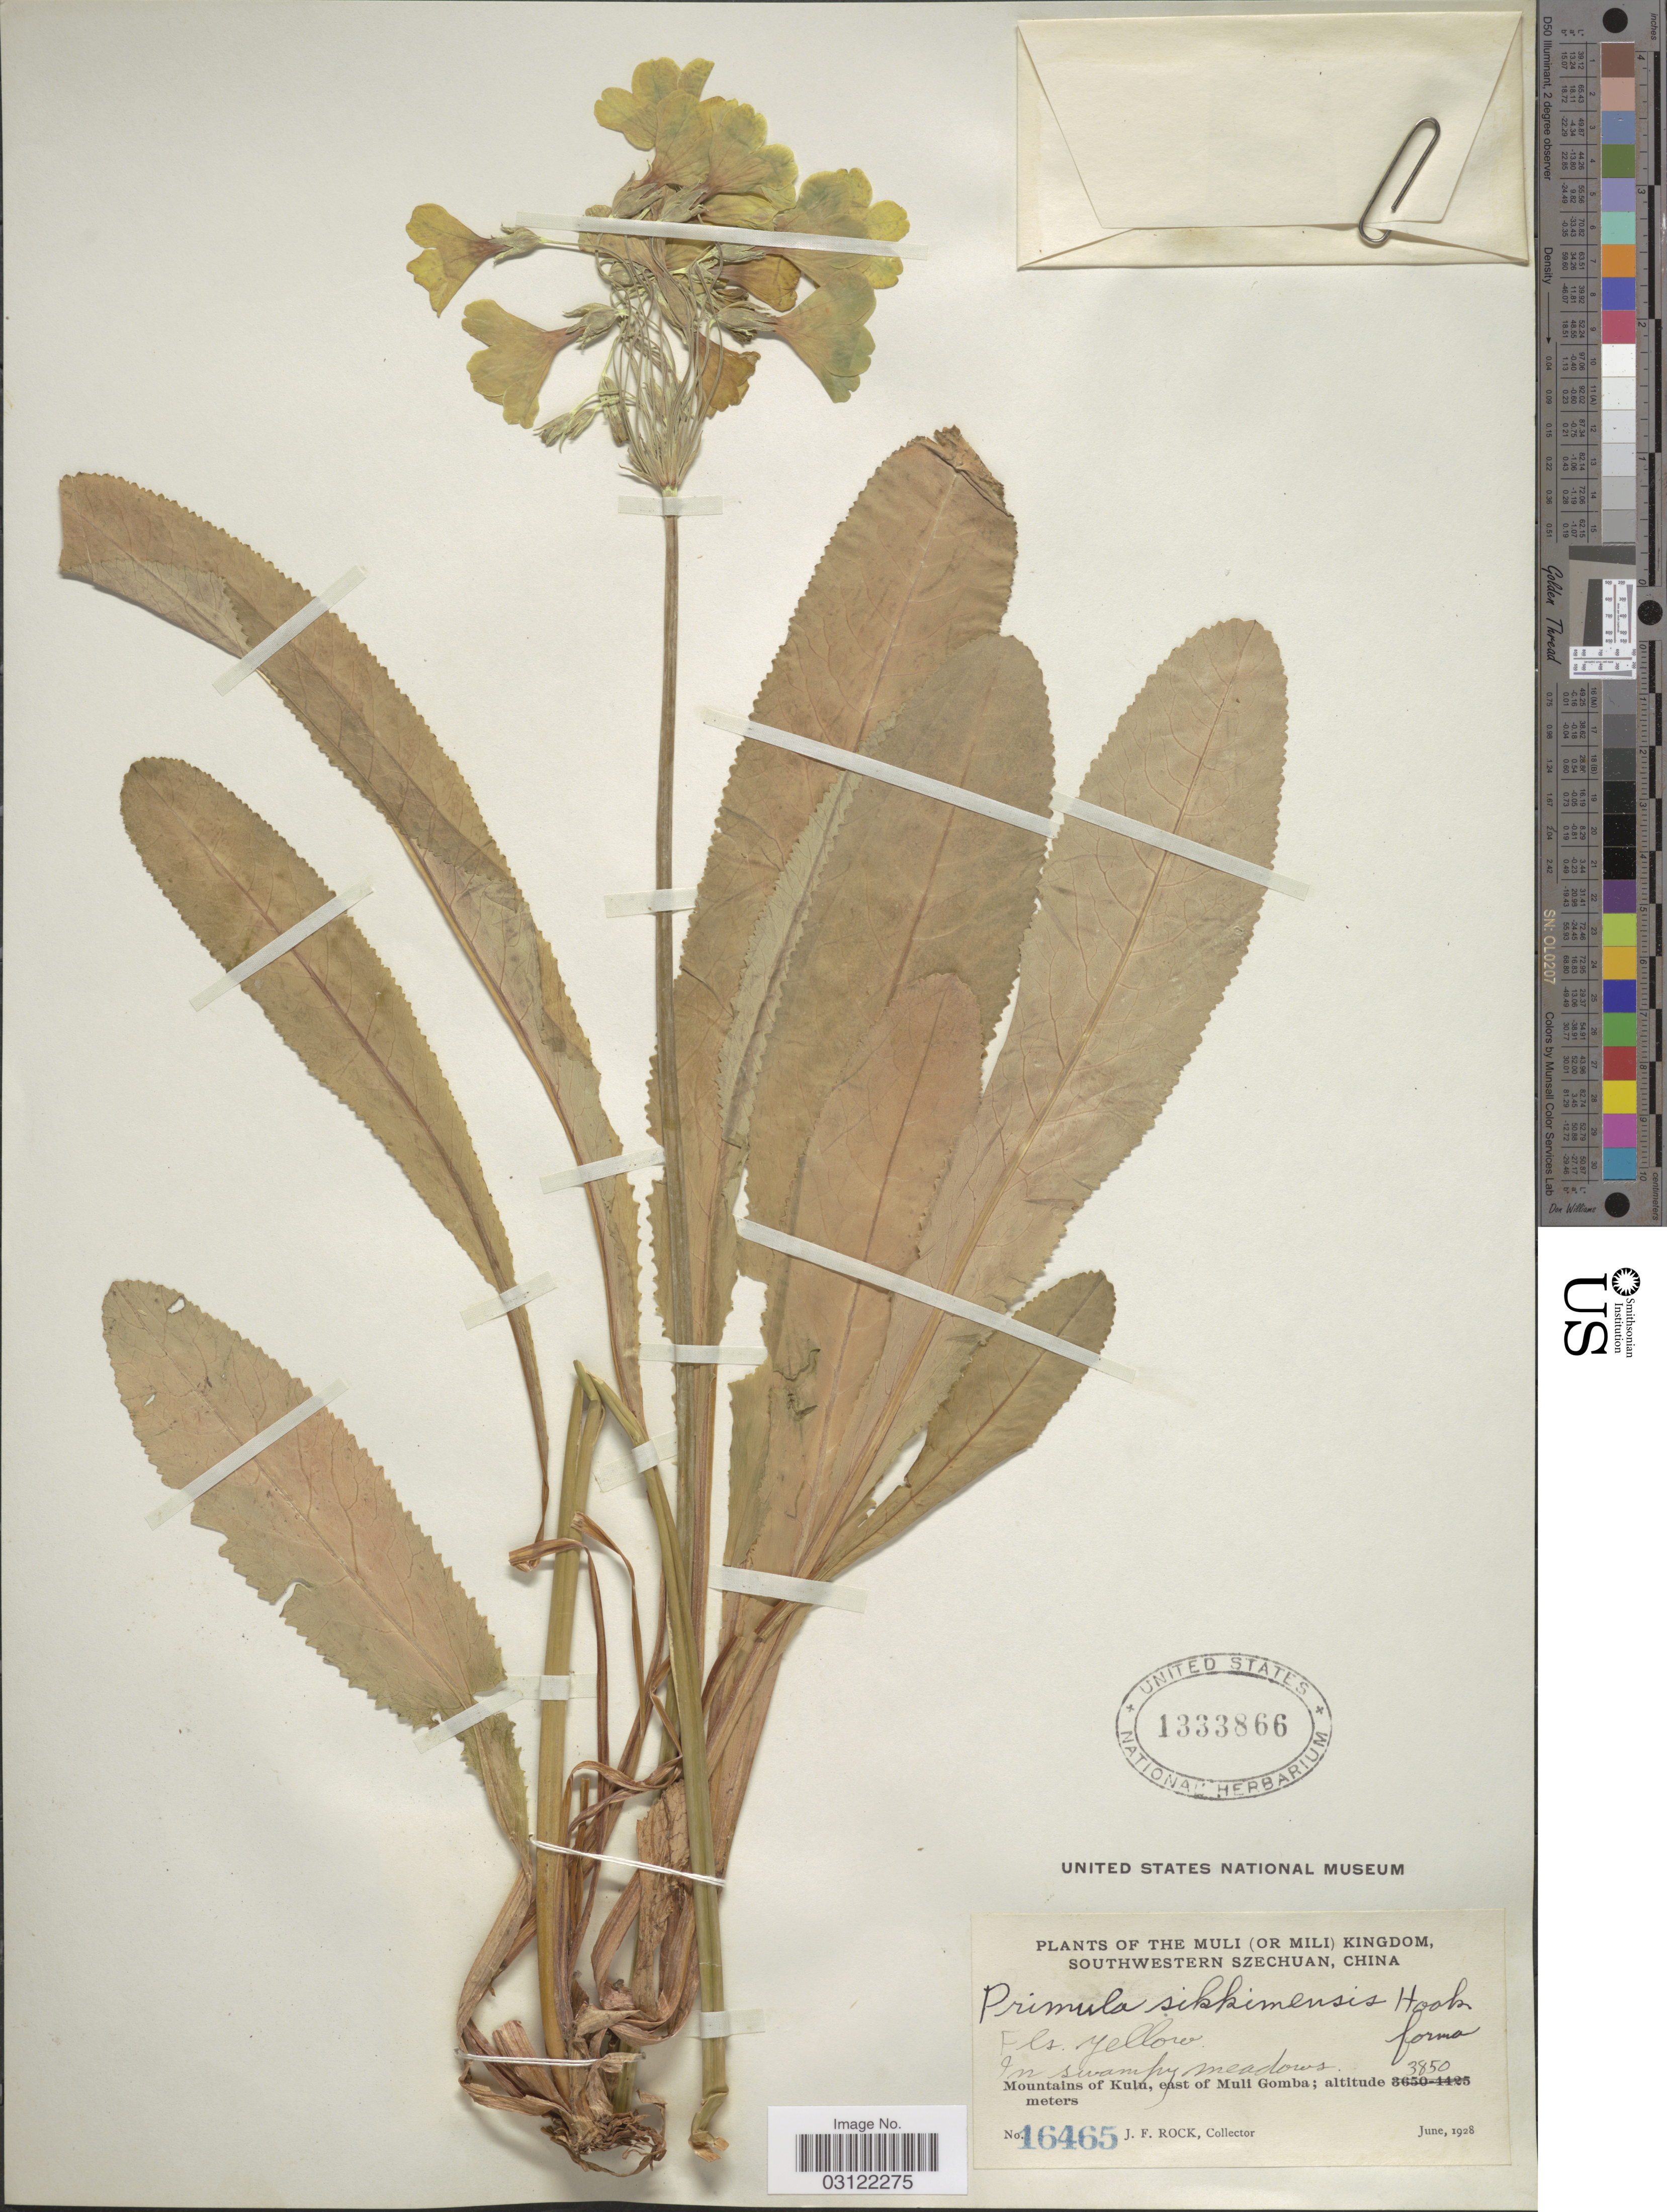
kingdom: Plantae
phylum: Tracheophyta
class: Magnoliopsida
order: Ericales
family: Primulaceae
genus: Primula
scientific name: Primula sikkimensis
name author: Hook.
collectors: J. Rock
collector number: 16465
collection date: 1928-06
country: China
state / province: Sichuan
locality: The Muli (or Muli) Kingdom, Southwestern Szechuan. Mountains of Kulu, east of Muli Gomba.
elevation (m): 3850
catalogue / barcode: US 1333866